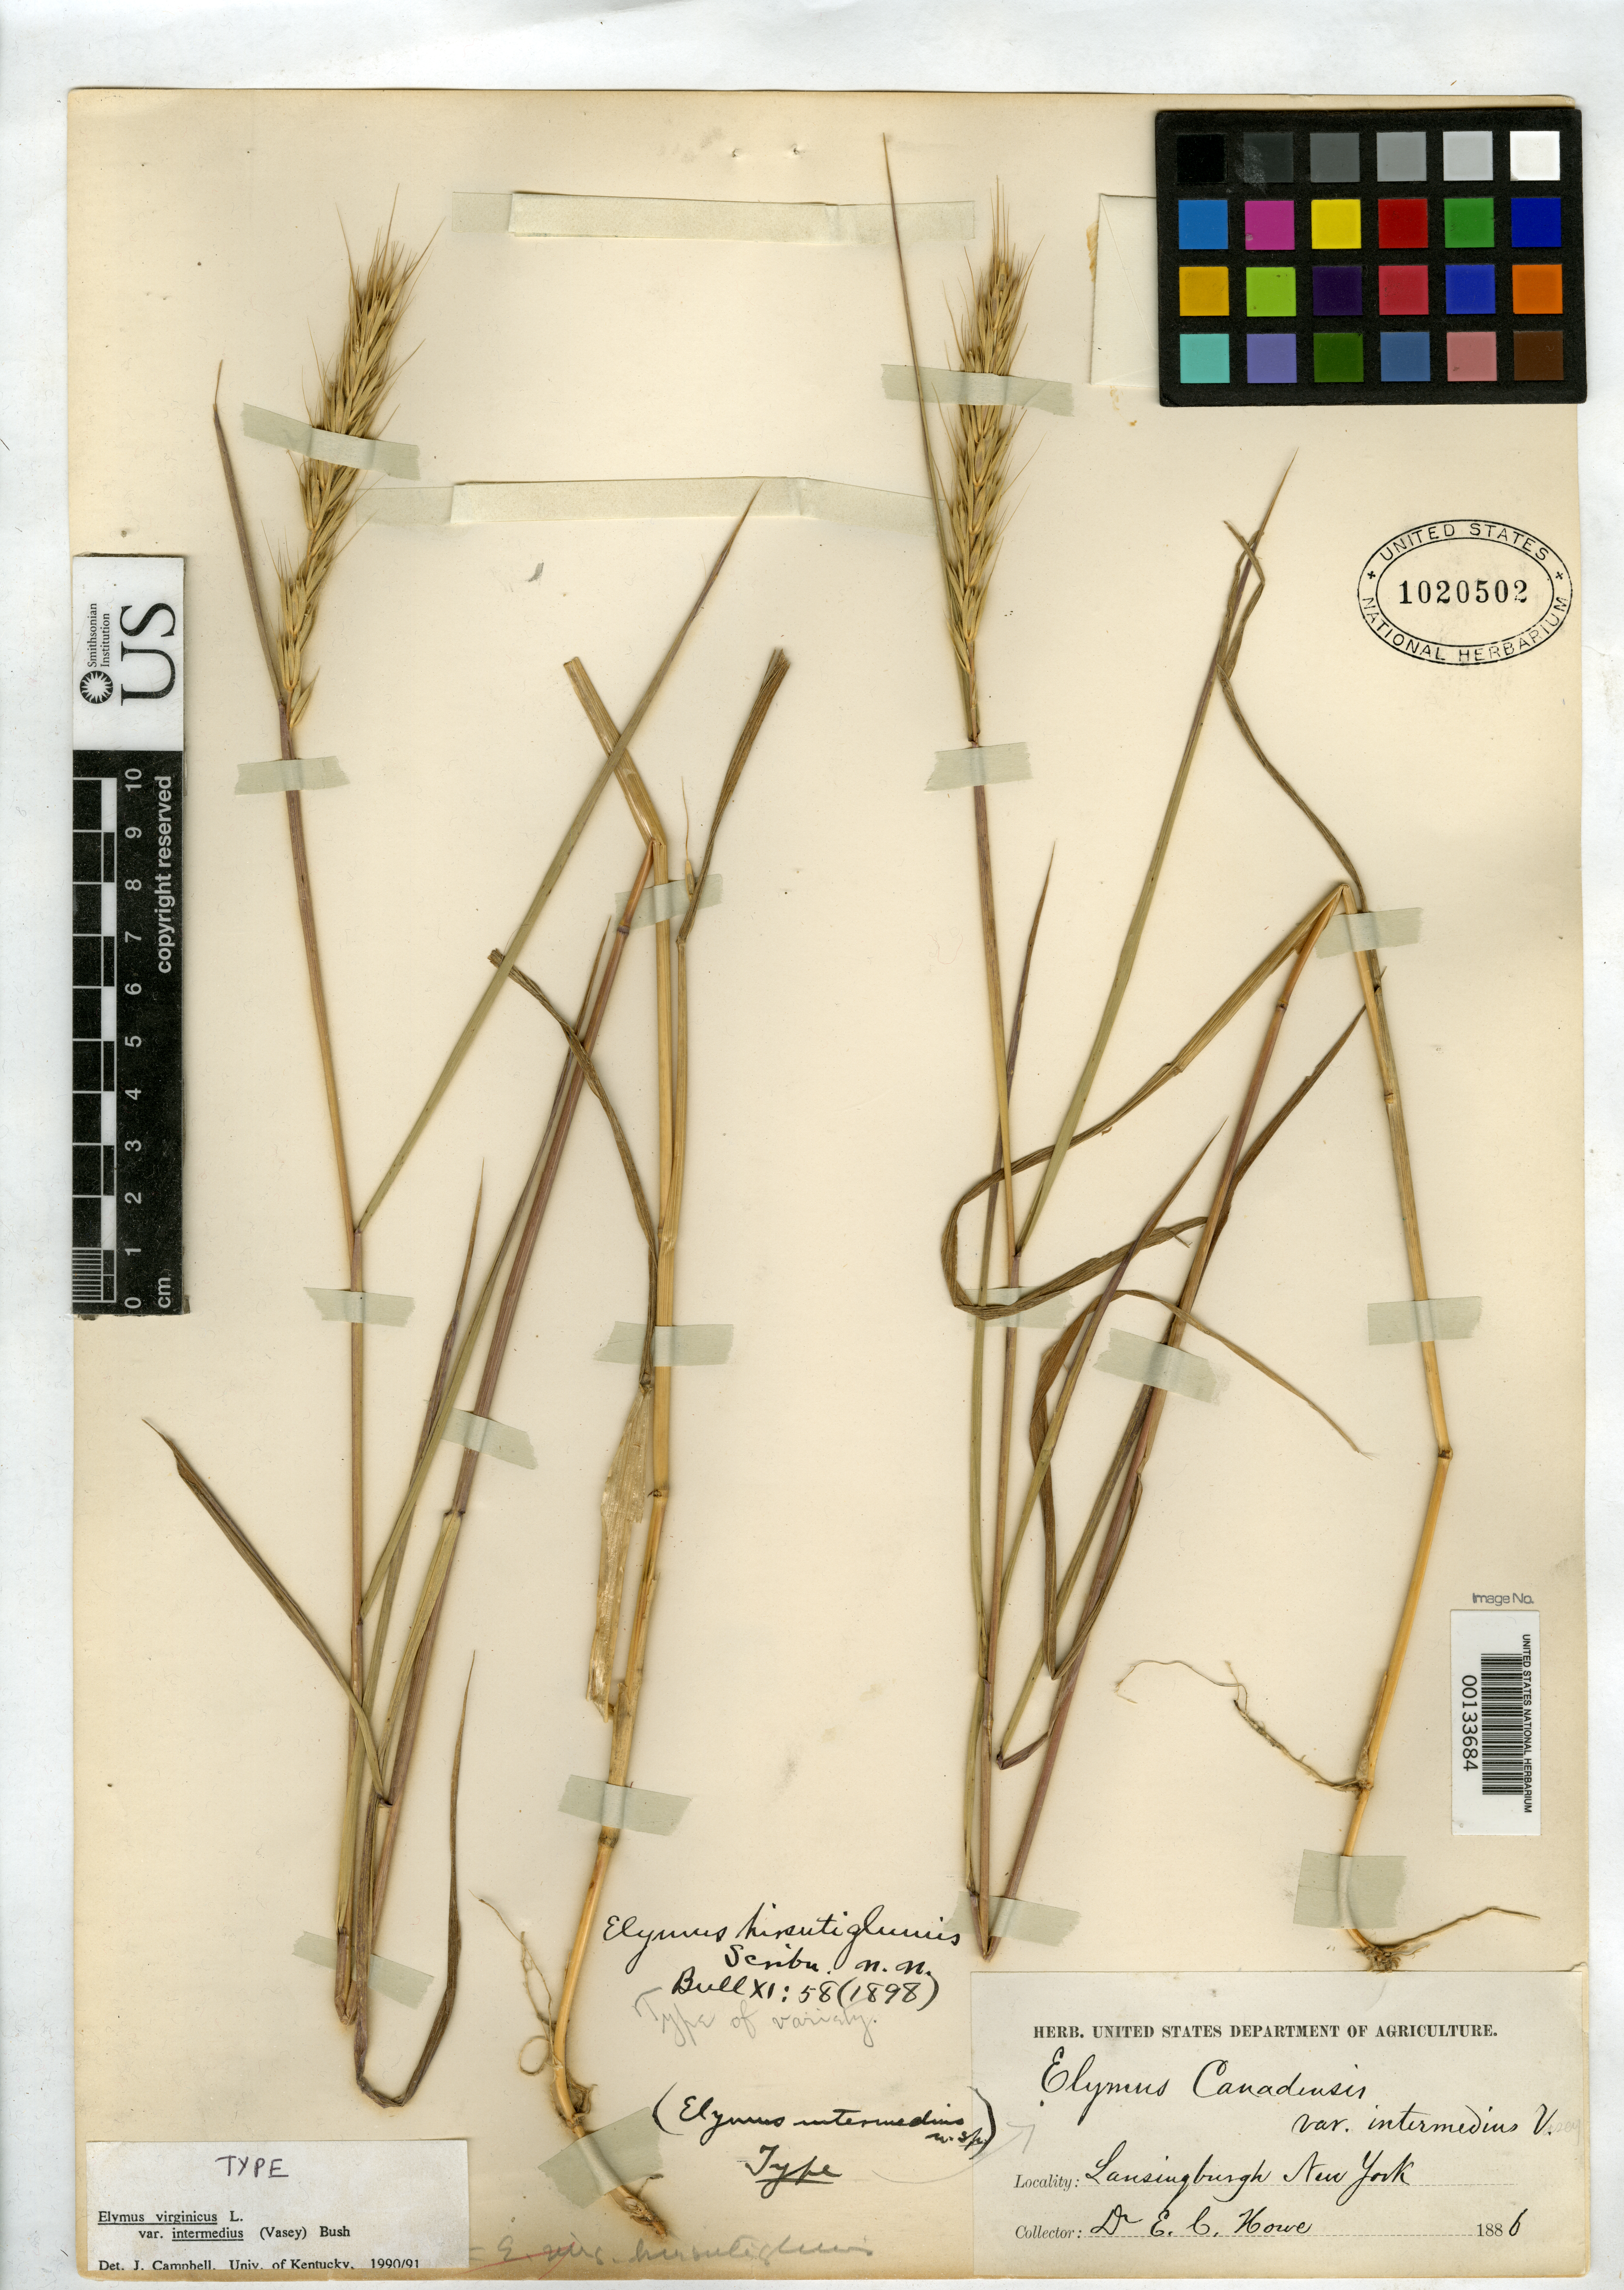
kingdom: Plantae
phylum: Tracheophyta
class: Liliopsida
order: Poales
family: Poaceae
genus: Elymus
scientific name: Elymus canadensis var. intermedius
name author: Vasey ex A. Gray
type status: Isotype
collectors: E. Howe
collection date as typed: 1886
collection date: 1886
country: United States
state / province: New York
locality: Lasingburgh River-banks.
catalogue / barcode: US 1020502